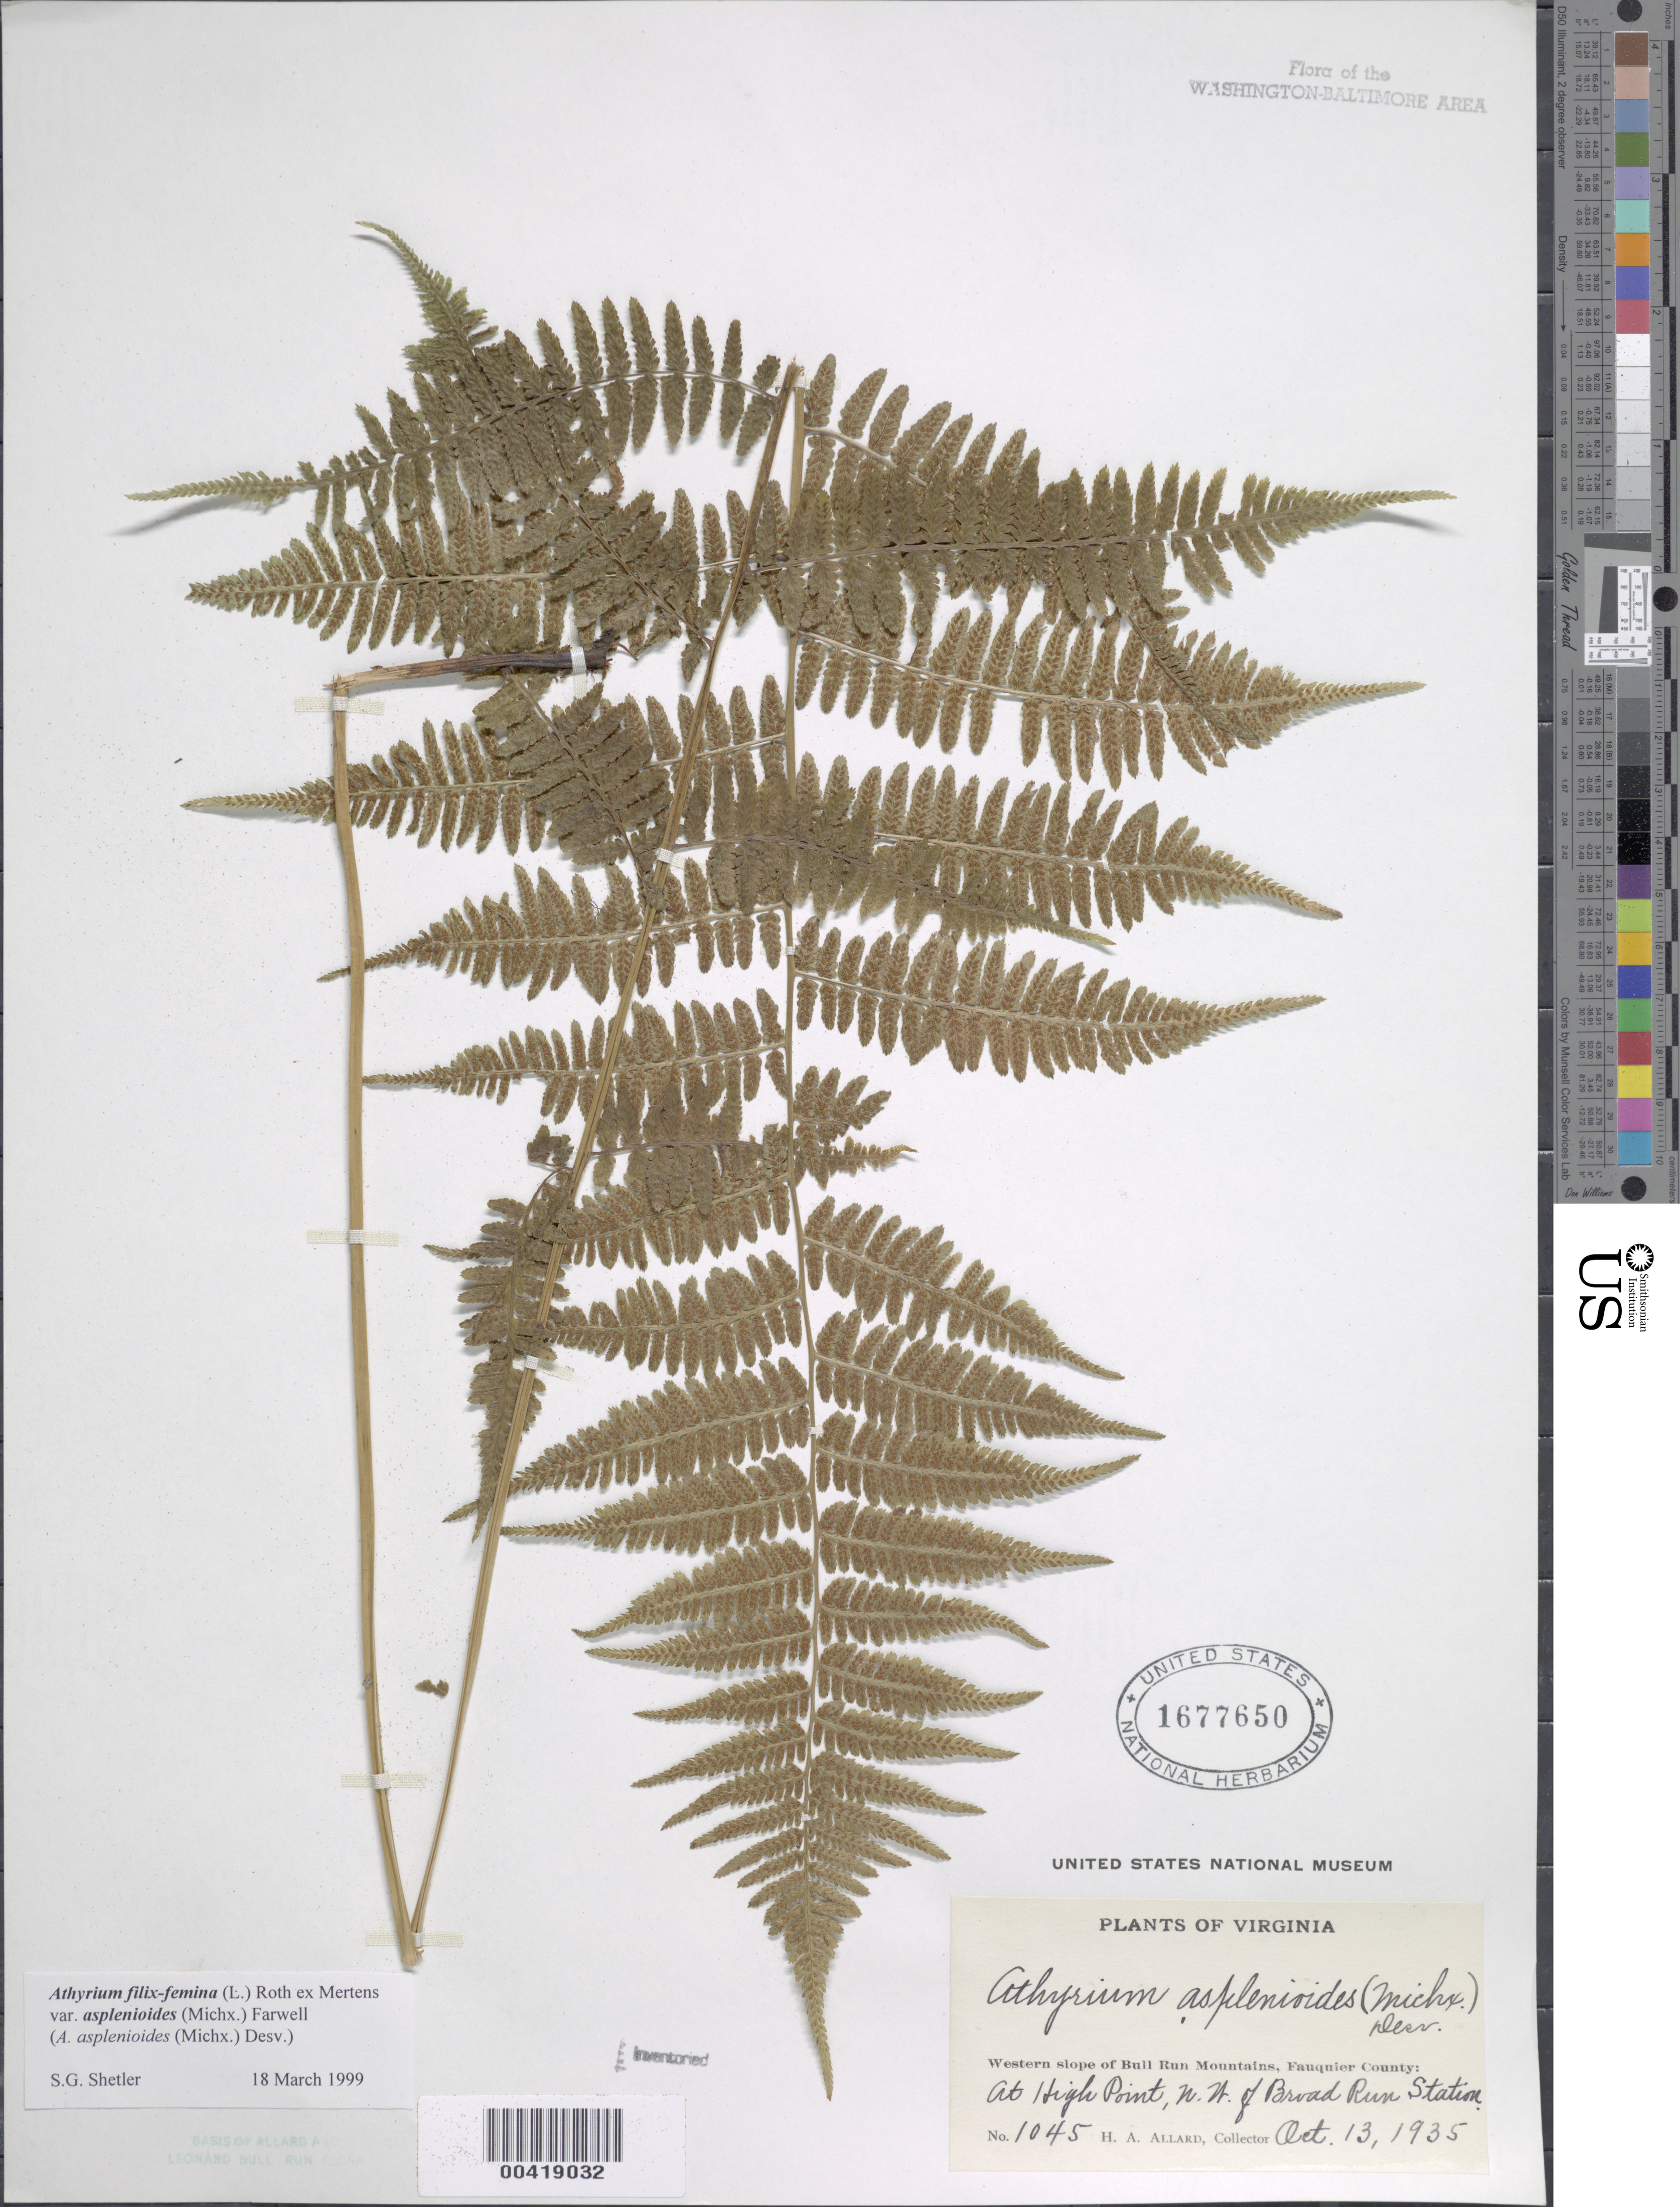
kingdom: Plantae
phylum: Tracheophyta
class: Polypodiopsida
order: Polypodiales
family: Athyriaceae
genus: Athyrium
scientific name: Athyrium filix-femina var. asplenioides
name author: (Michx.) Farw.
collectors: H. A. Allard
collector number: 1045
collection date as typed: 13 Oct 1935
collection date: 1935-10-13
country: United States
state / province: Virginia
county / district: Fauquier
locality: High Point, northwest of Broad Run Station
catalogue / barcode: US 1677650